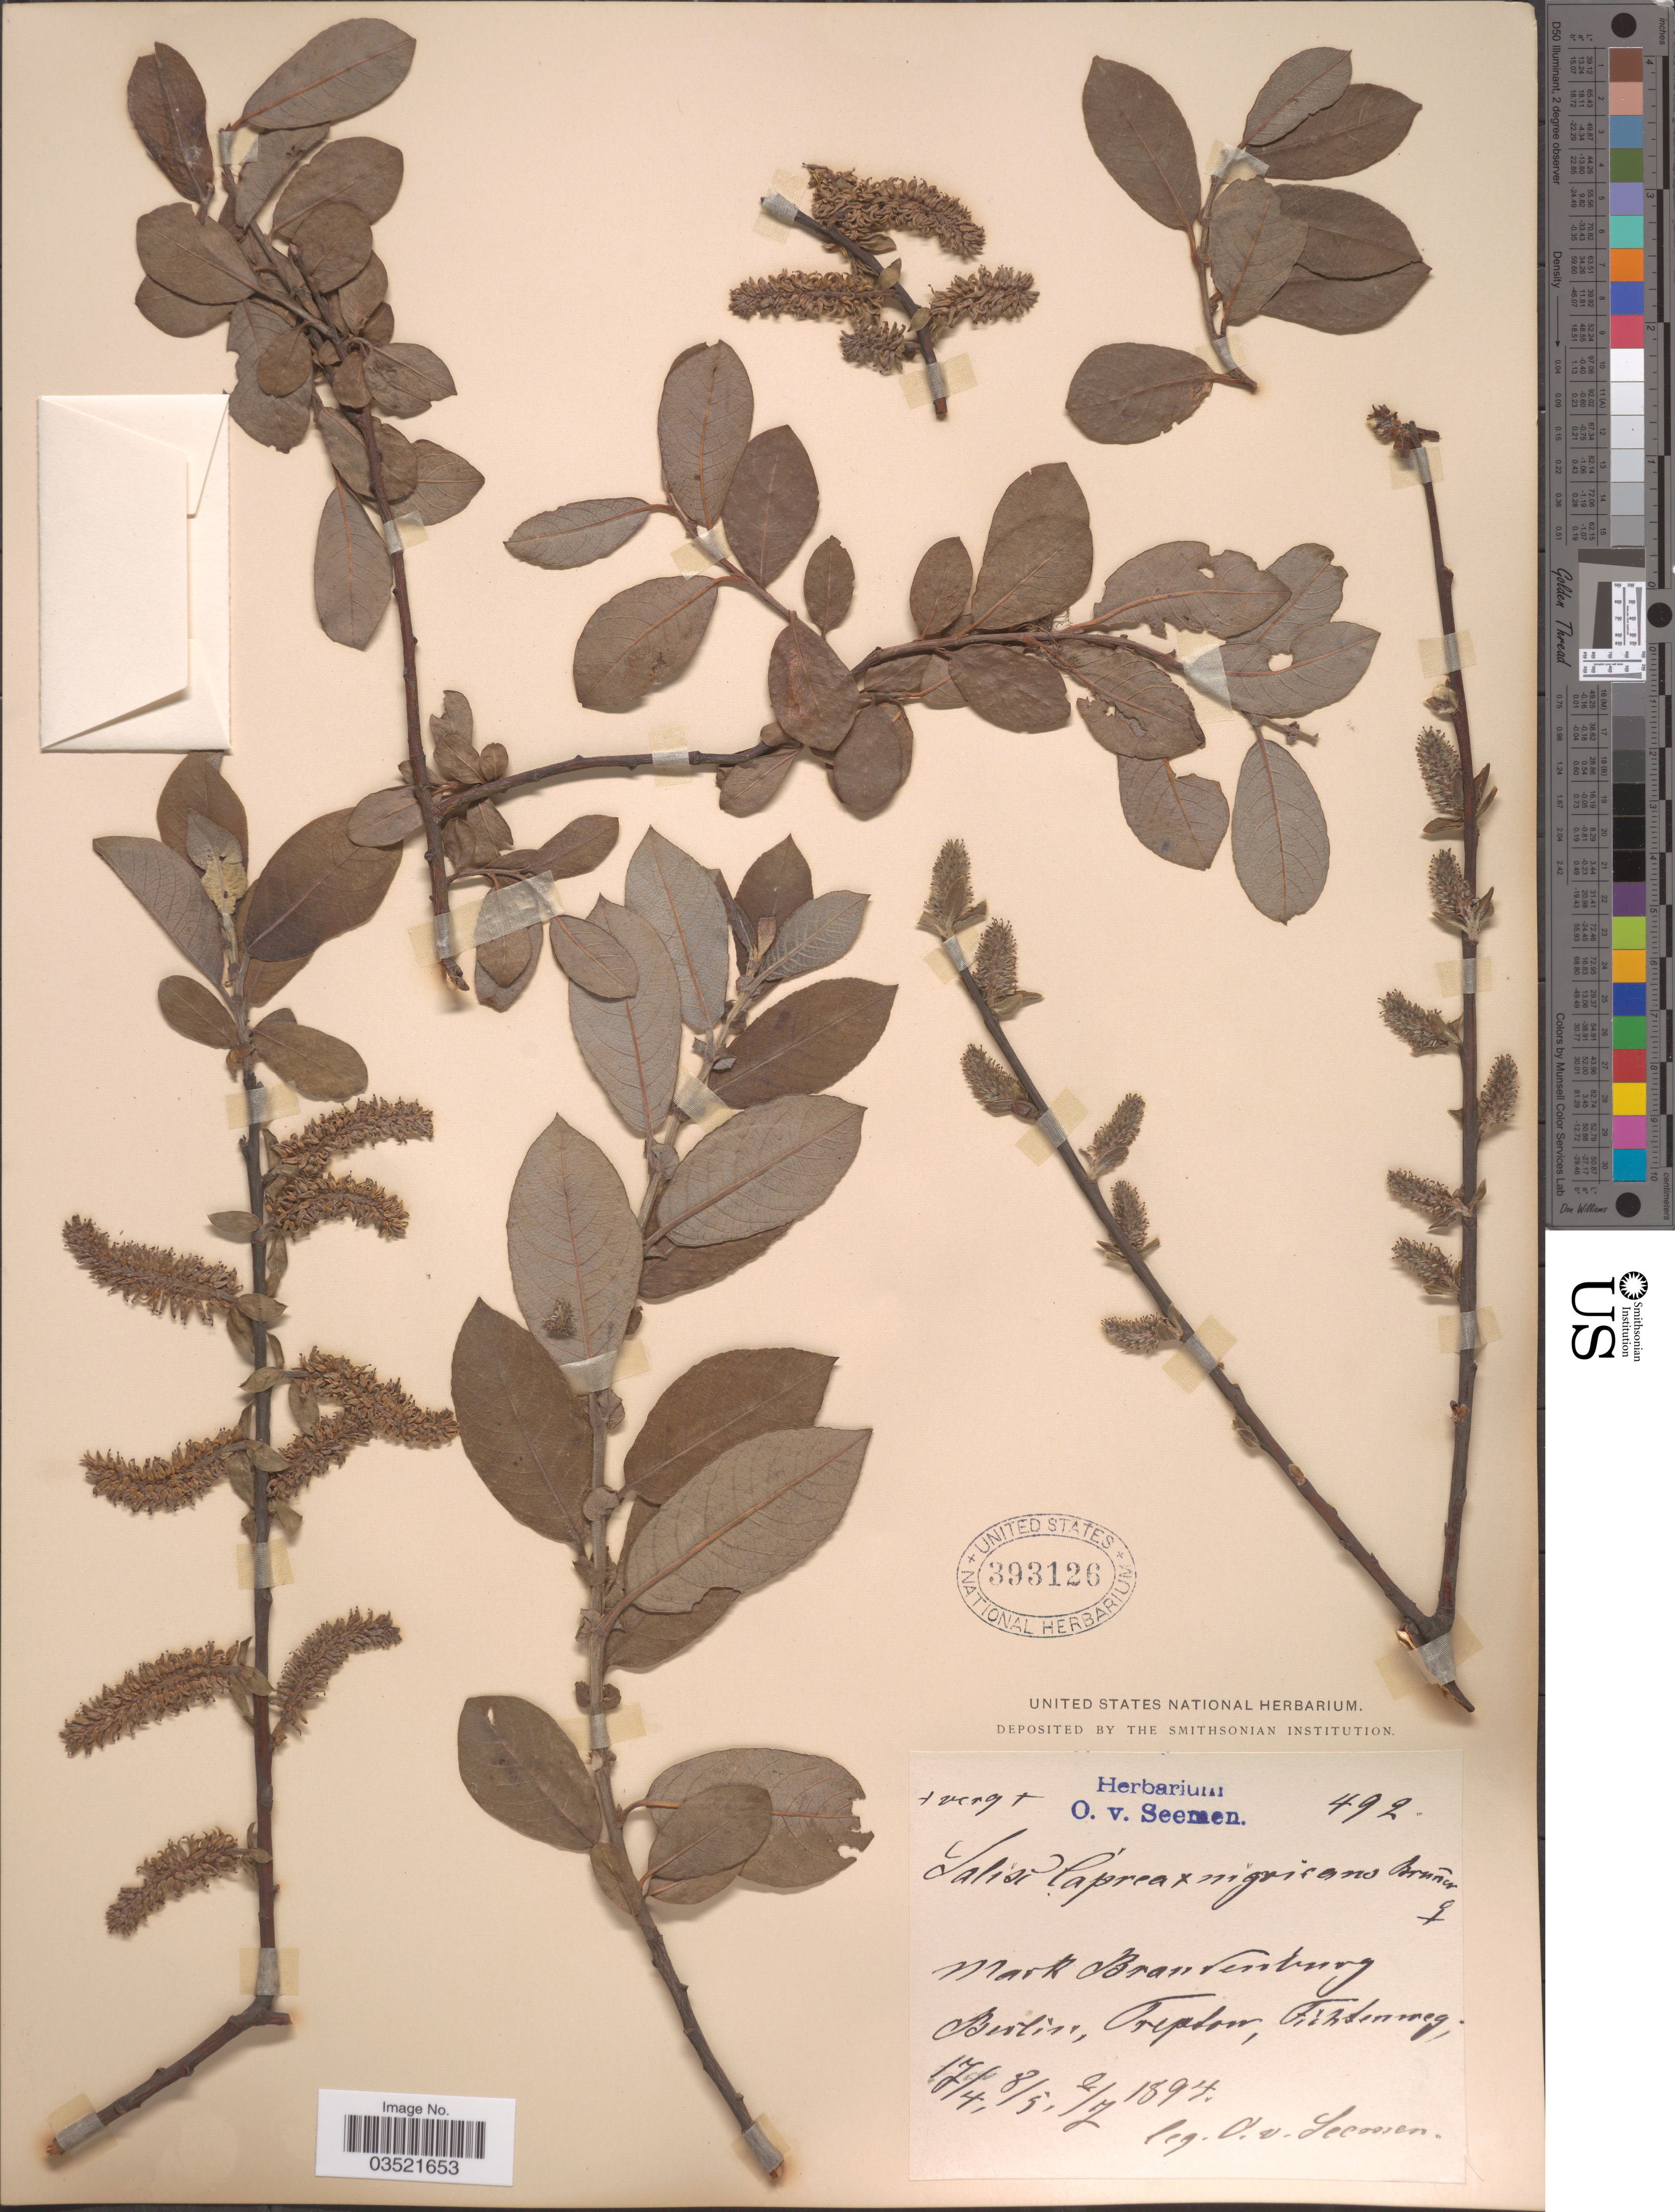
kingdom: Plantae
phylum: Tracheophyta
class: Magnoliopsida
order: Malpighiales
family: Salicaceae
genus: Salix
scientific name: Salix caprea x S. nigricans Sm.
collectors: K. O. von Seemen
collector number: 492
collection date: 1894-04-17/1894-07-02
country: Germany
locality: Mark Brandenburg, Berlin, Treptow, Fichtenweg.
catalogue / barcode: US 393126